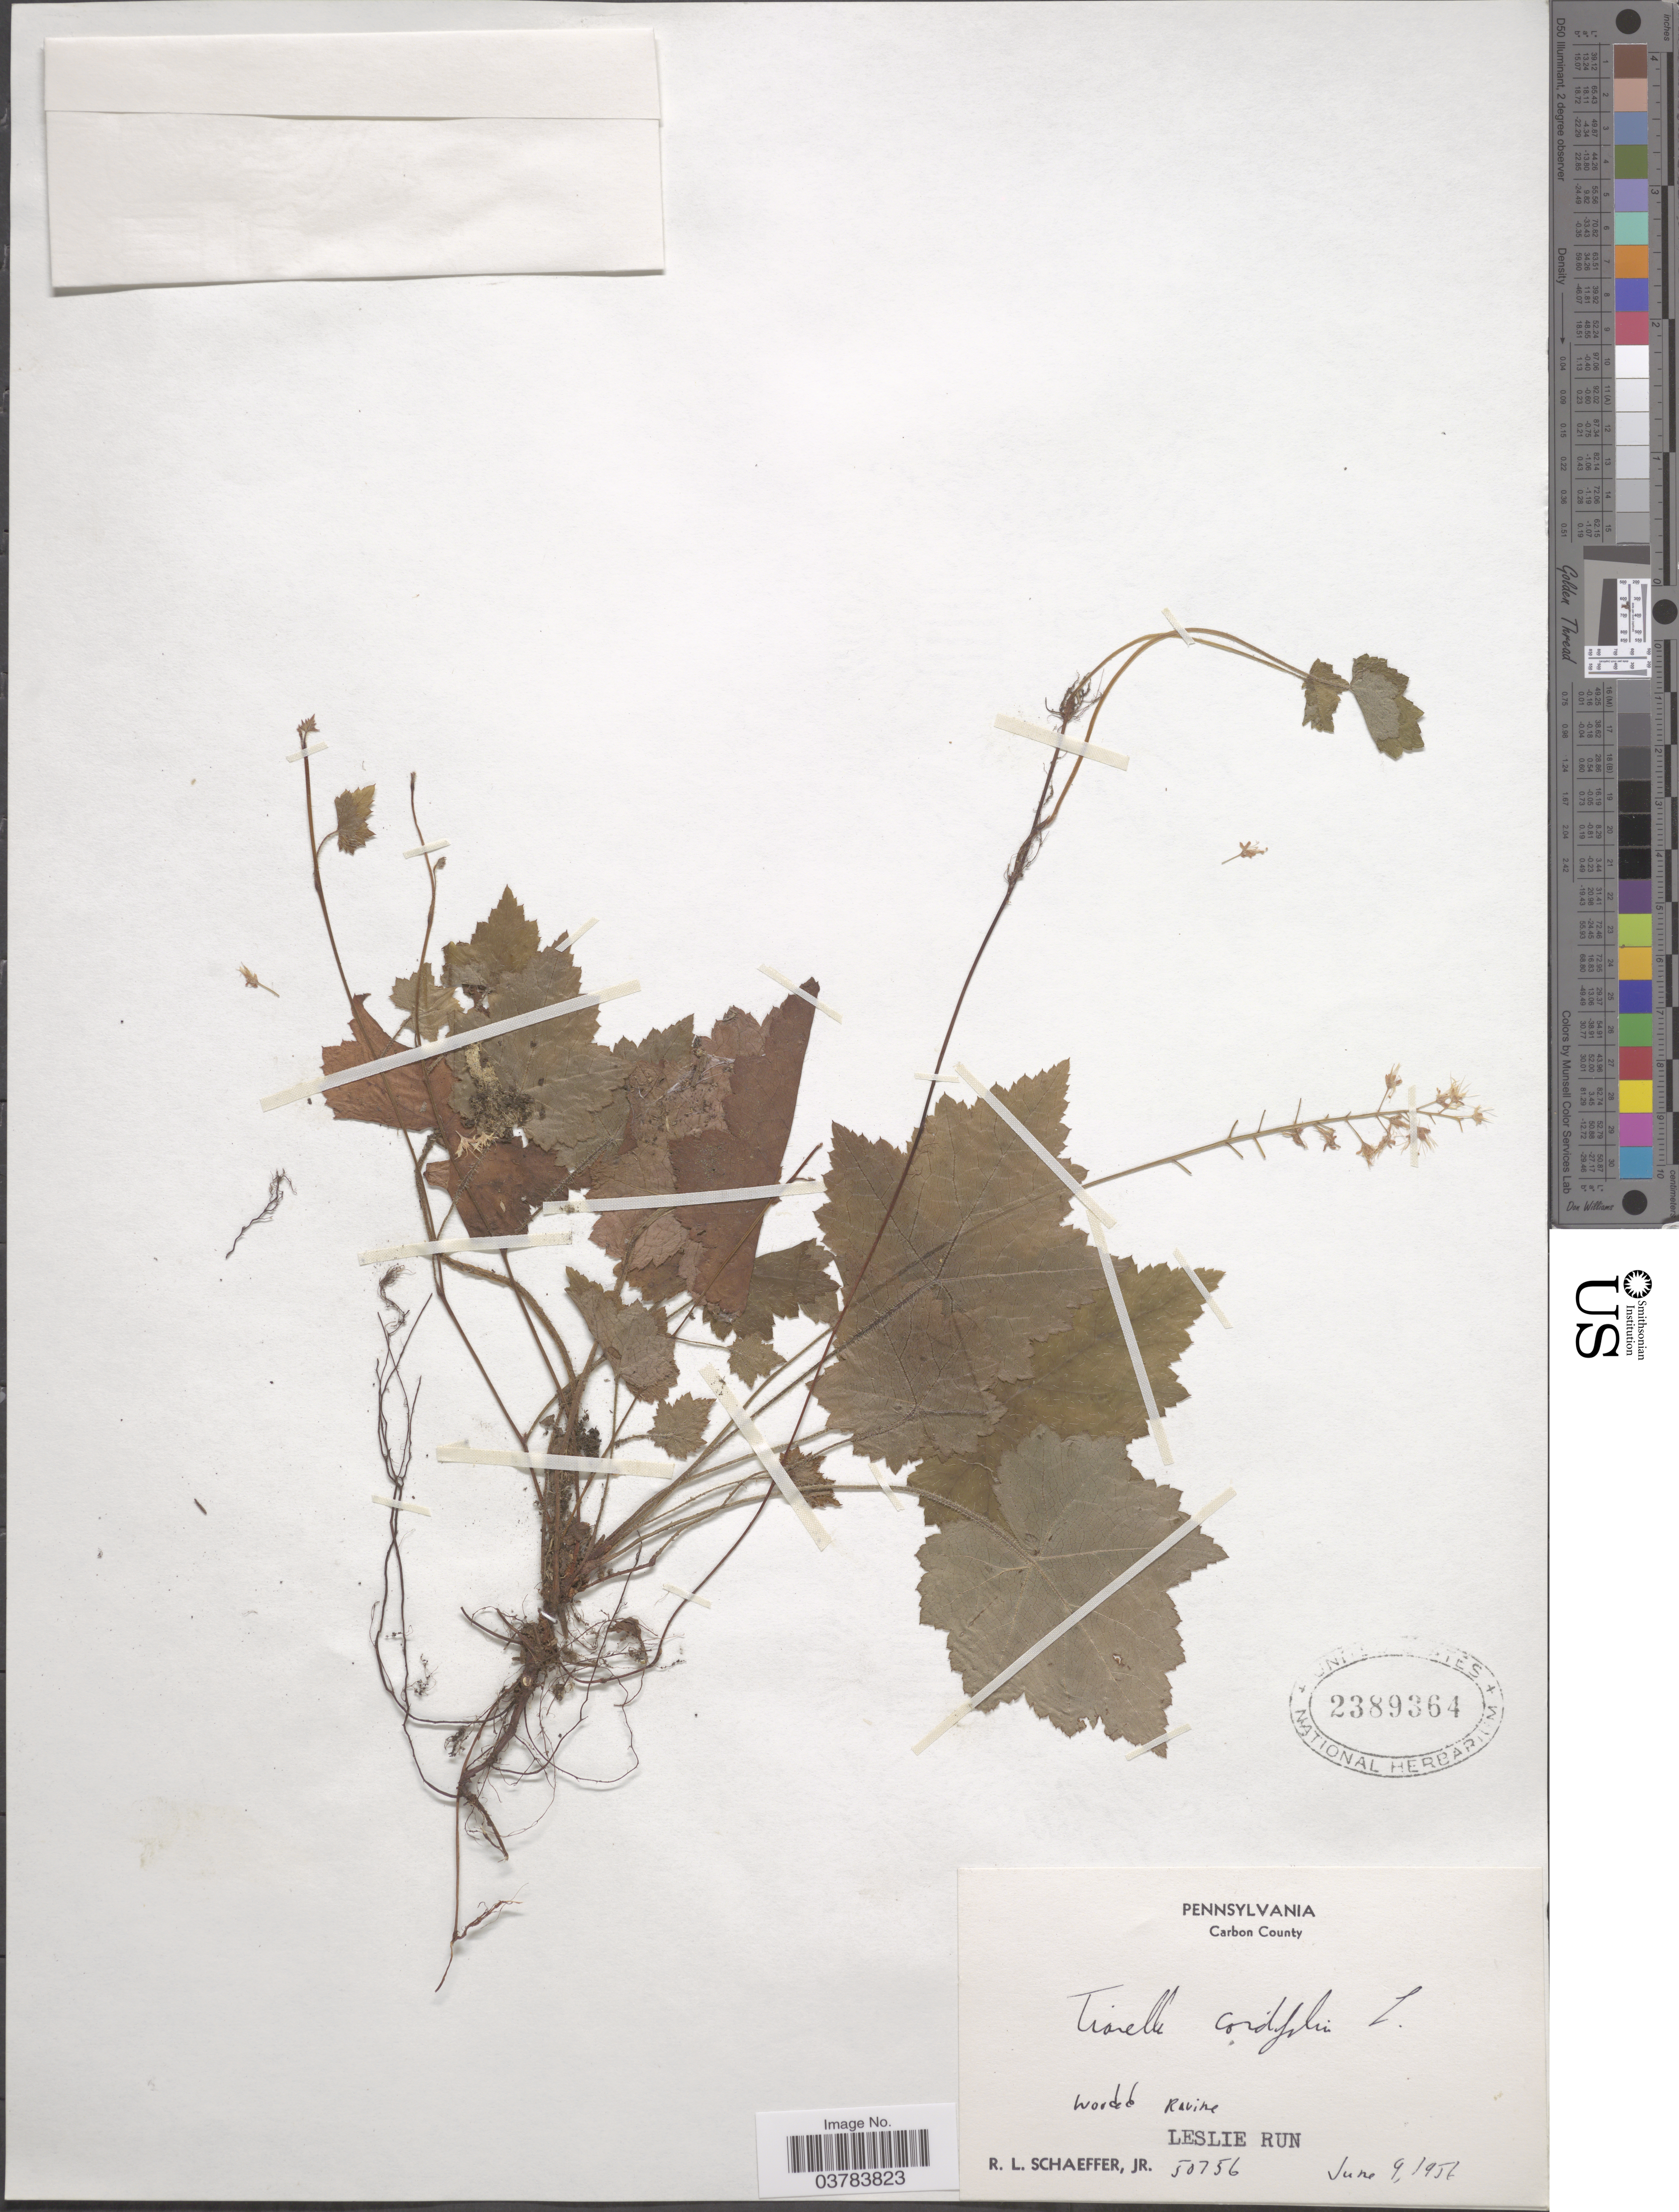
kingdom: Plantae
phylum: Tracheophyta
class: Magnoliopsida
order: Saxifragales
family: Saxifragaceae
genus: Tiarella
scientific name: Tiarella cordifolia var. typica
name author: Lakela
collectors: R. L. Schaeffer Jr.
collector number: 50756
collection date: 1957-06-09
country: United States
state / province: Pennsylvania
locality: Carbon County. Leslie Run.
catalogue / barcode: US 2389364